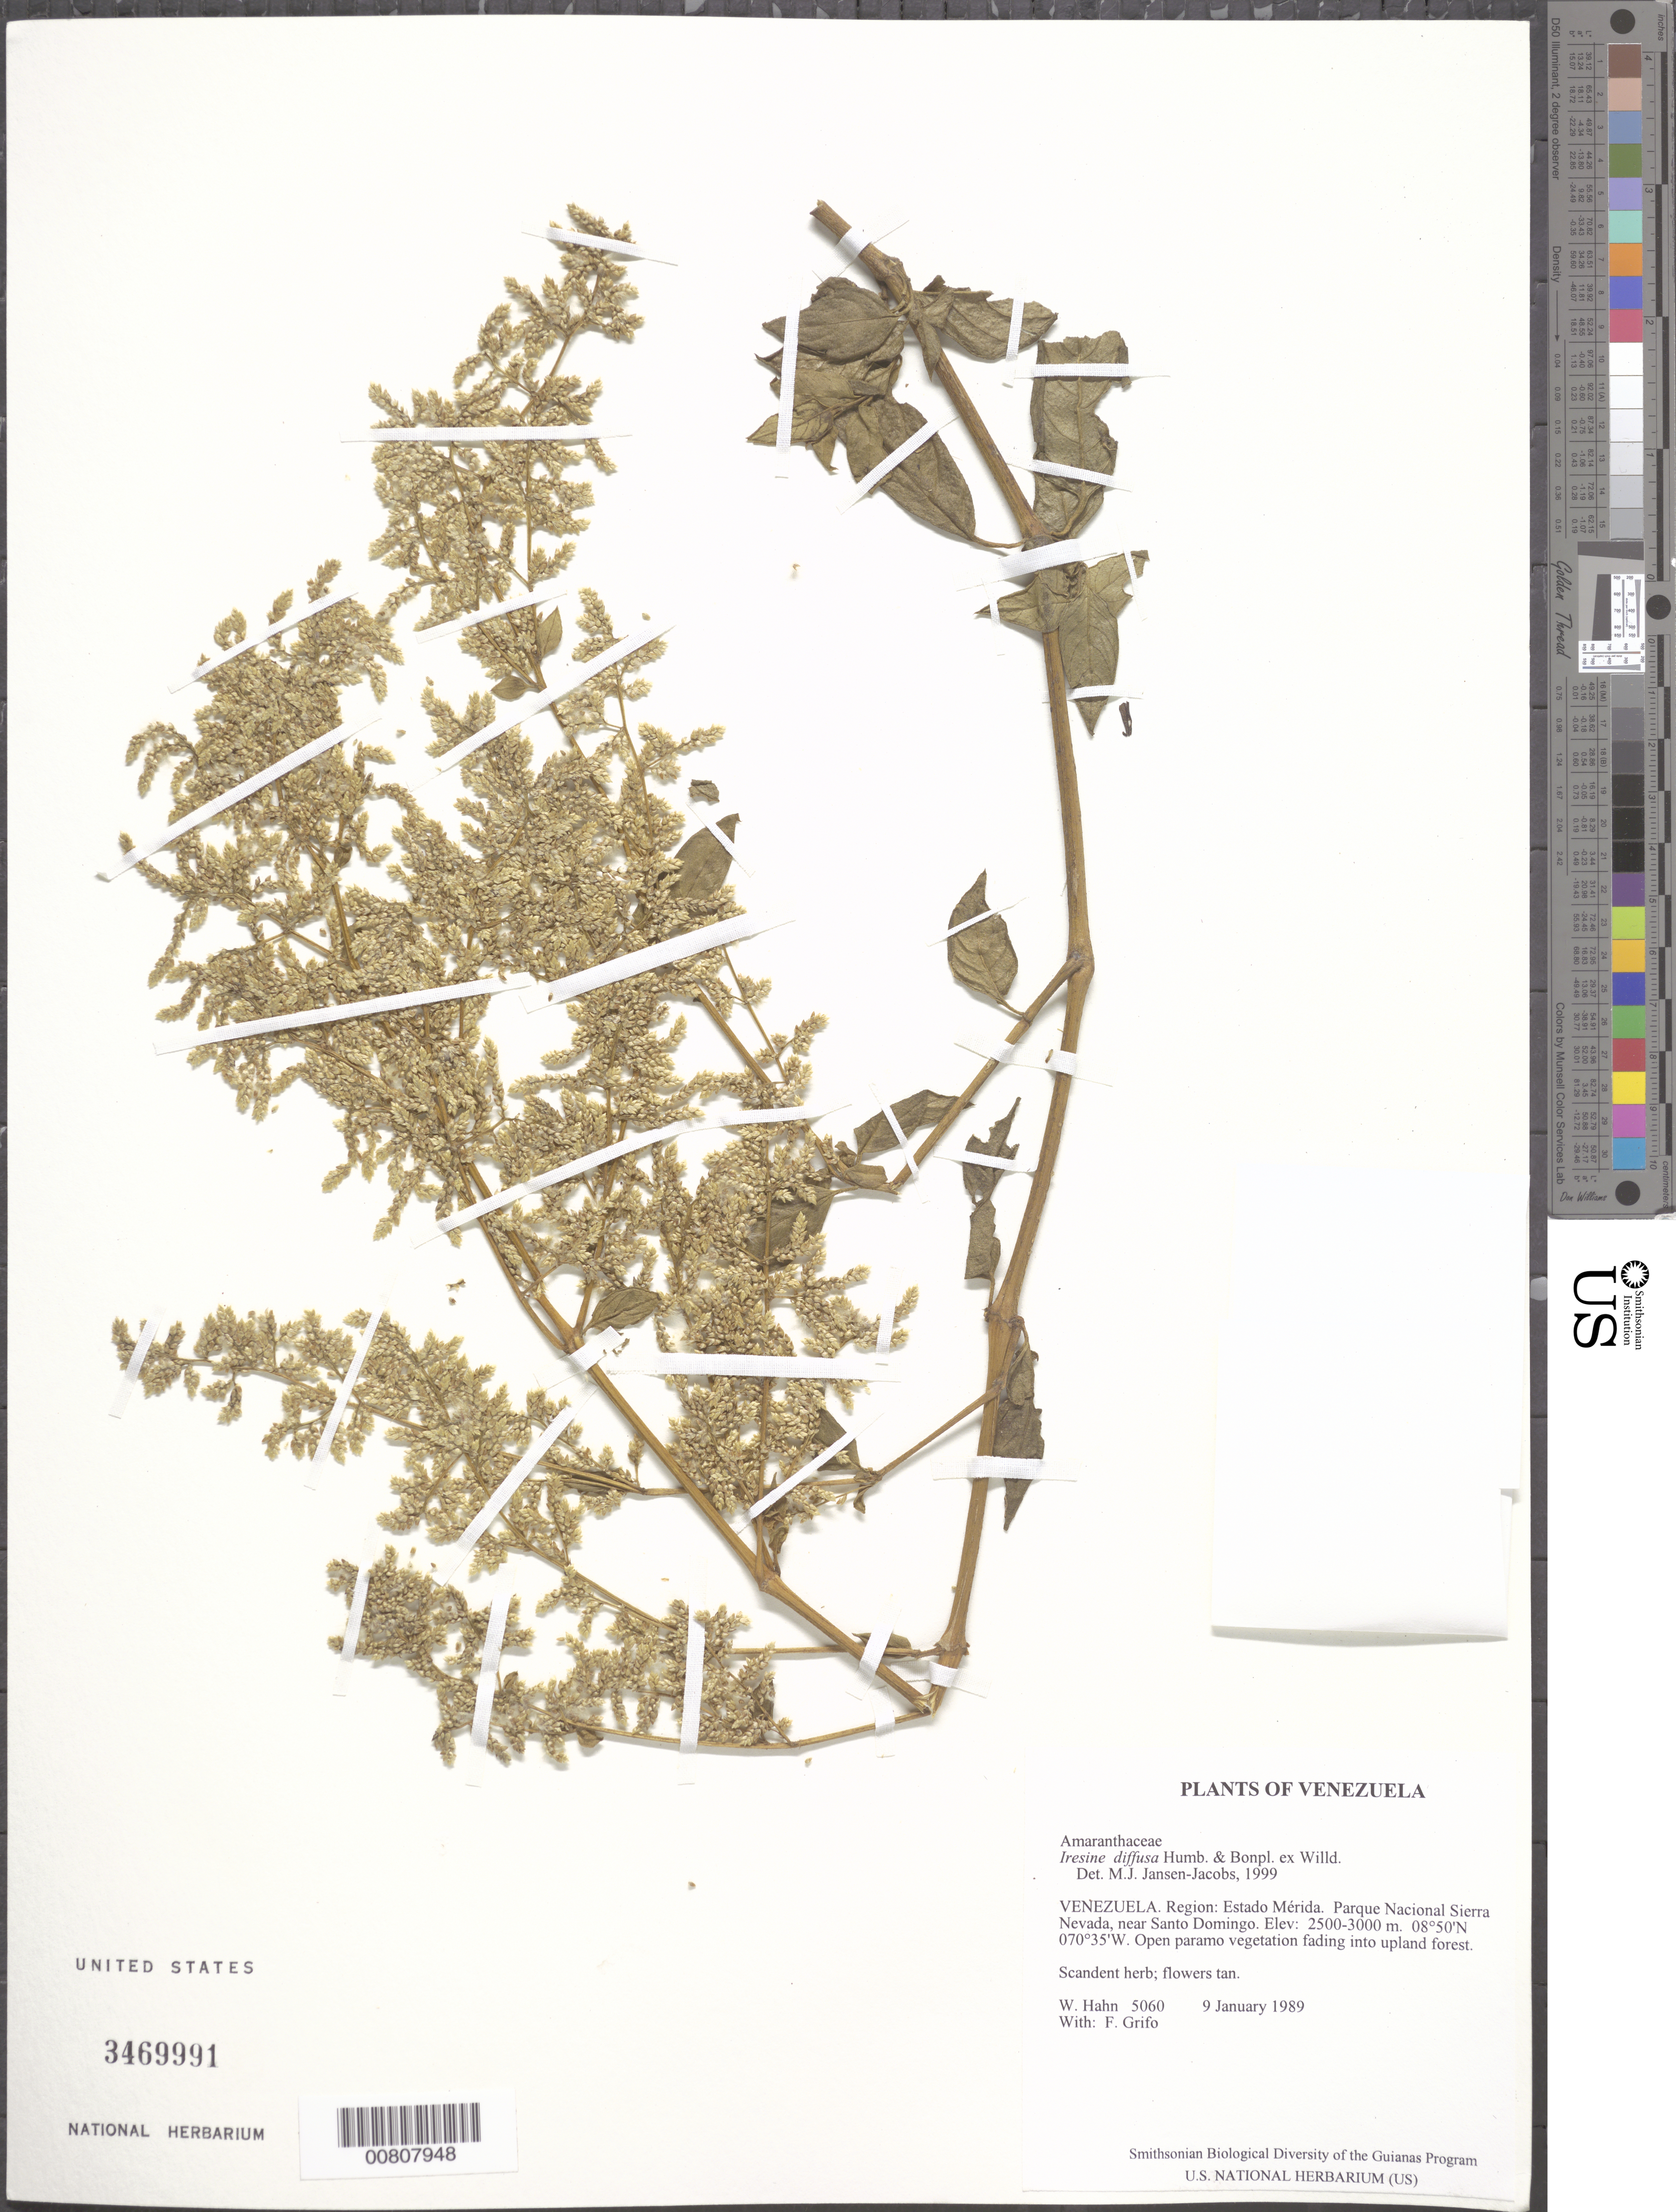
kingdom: Plantae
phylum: Tracheophyta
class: Magnoliopsida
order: Caryophyllales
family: Amaranthaceae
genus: Iresine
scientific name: Iresine diffusa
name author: Humb. & Bonpl. ex Willd.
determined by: Jansen-Jacobs, M. J., (U), Nationaal Herbarium Nederland, Utrecht University branch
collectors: W. Hahn & F. Grifo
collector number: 5060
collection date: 1989-01-09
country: Venezuela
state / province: Mérida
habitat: Open paramo vegetation fading into upland forest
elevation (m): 2500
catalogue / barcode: US 3469991